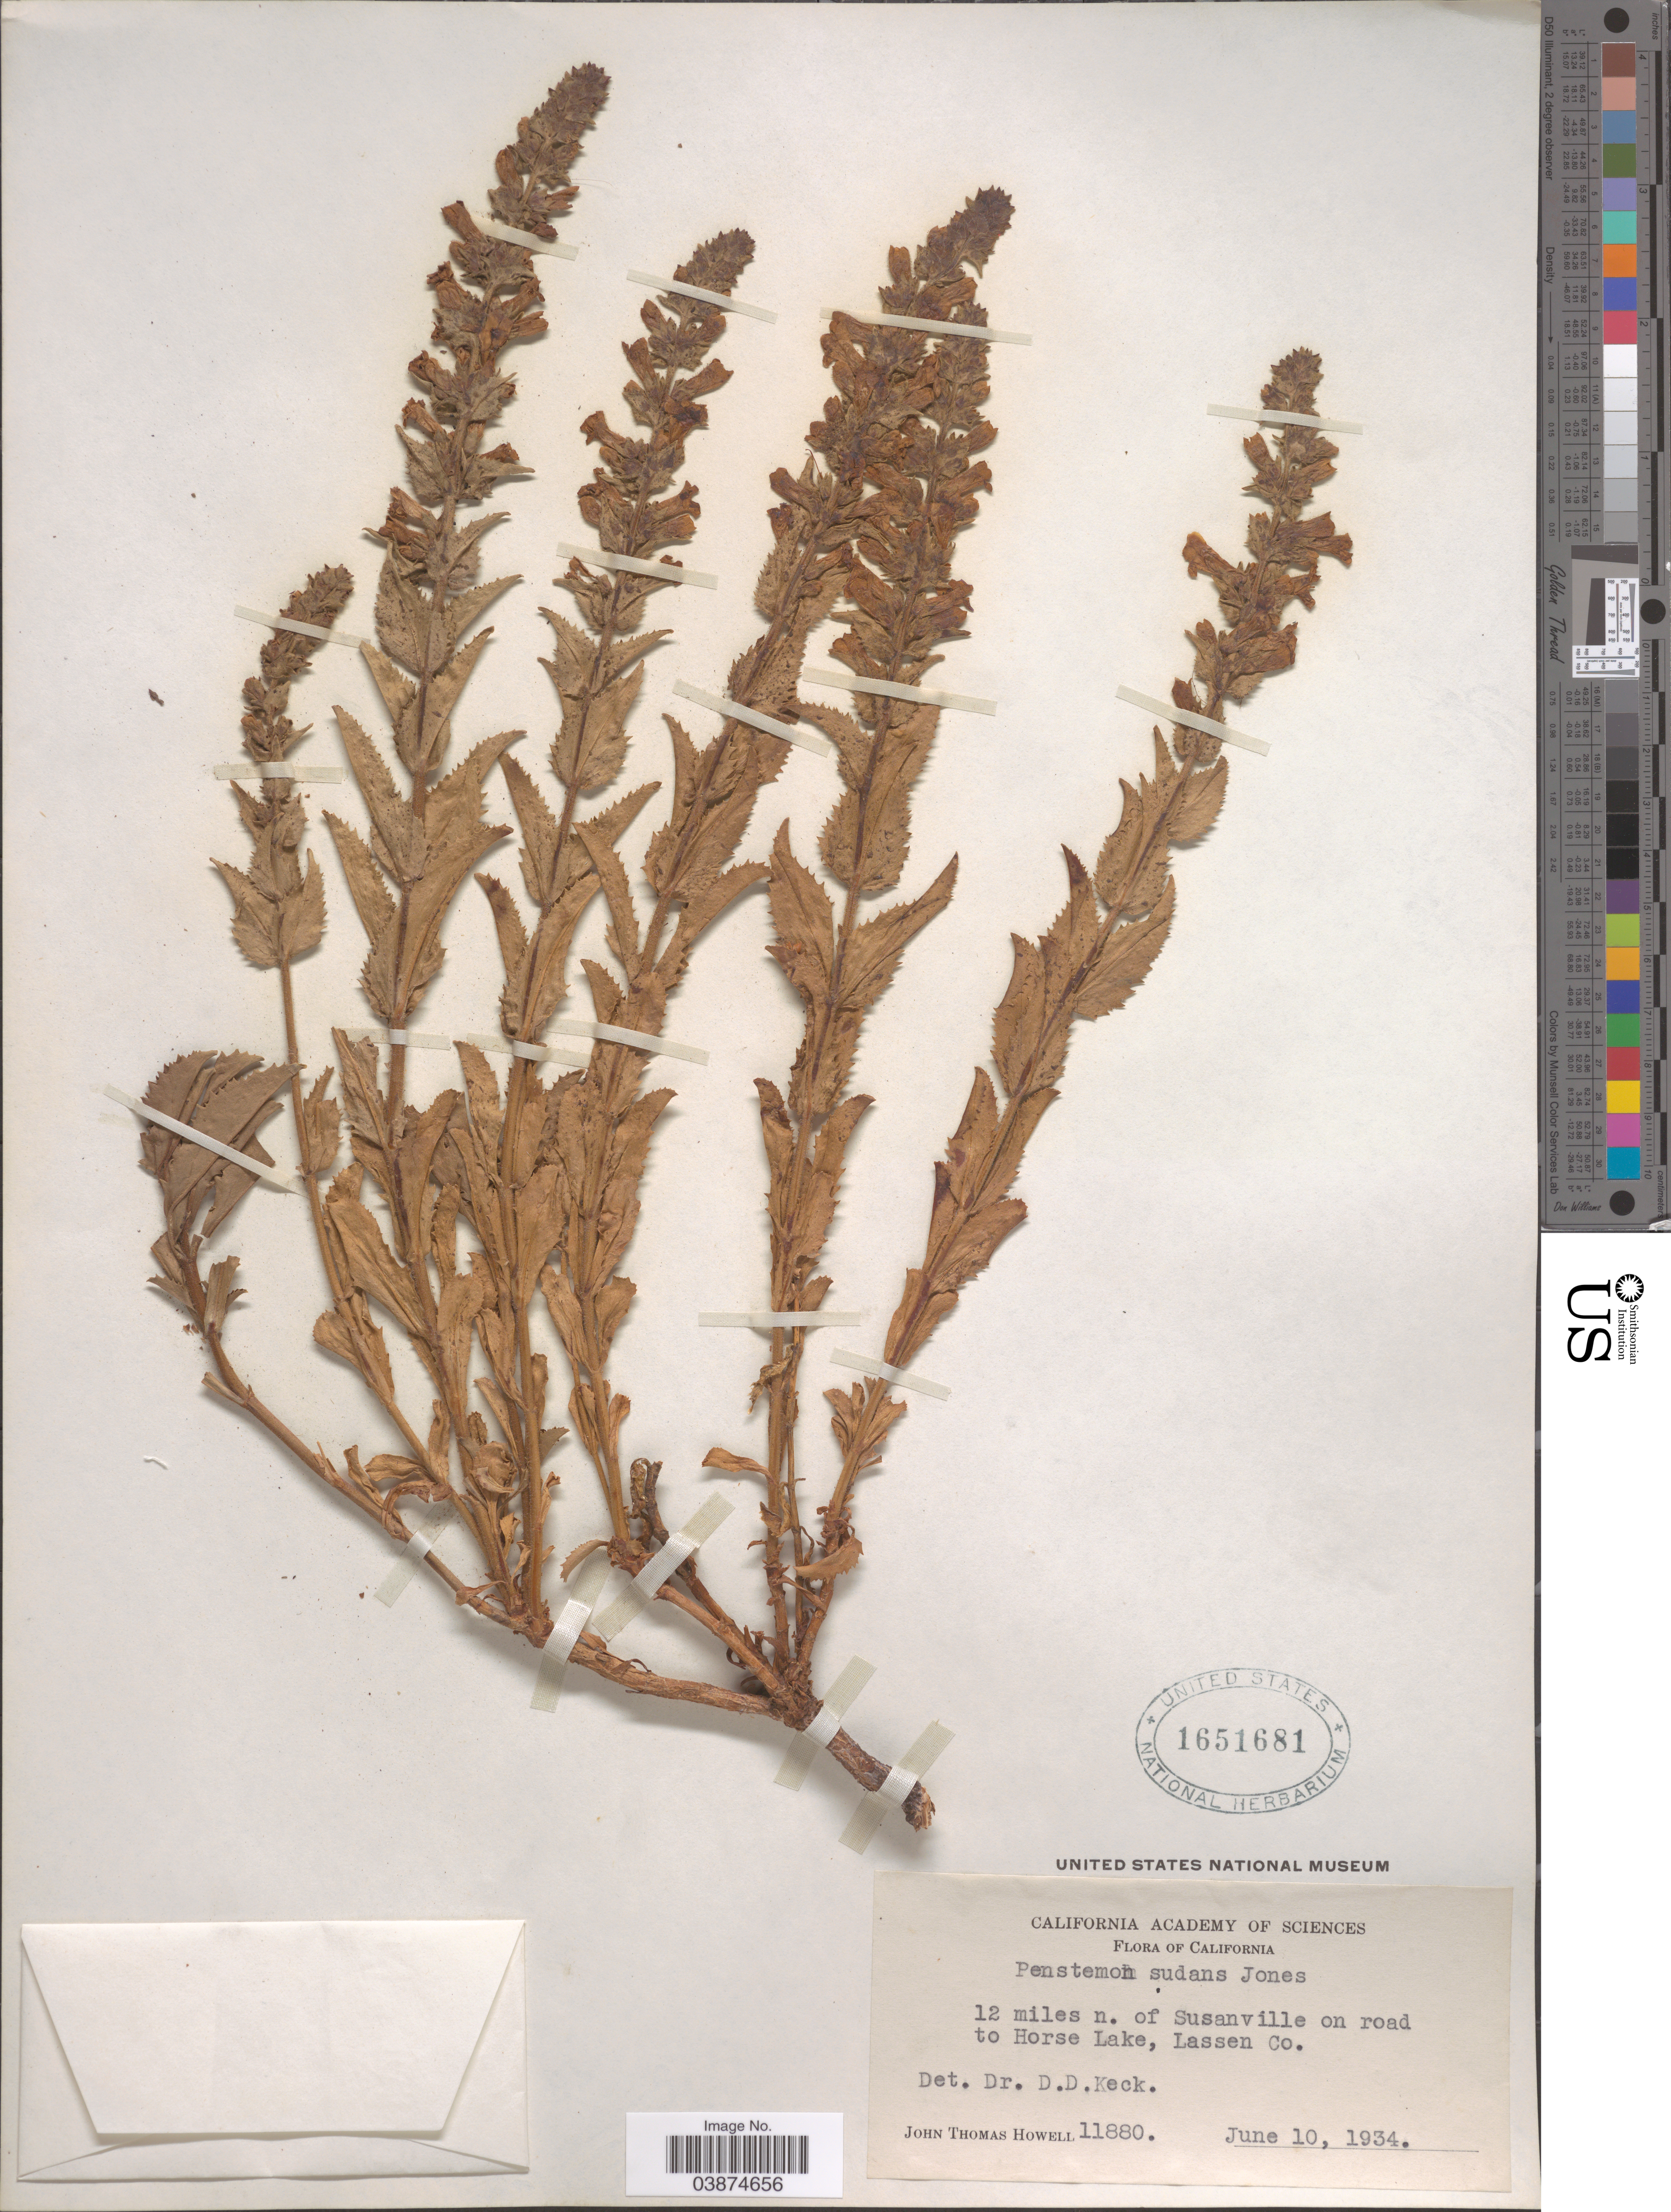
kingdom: Plantae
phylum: Tracheophyta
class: Magnoliopsida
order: Lamiales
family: Plantaginaceae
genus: Penstemon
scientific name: Penstemon deustus subsp. sudans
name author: (M.E. Jones) Pennell & D.D. Keck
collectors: J. T. Howell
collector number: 11880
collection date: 1934-06-10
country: United States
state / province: California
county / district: Lassen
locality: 12 miles n. of Susanville on road to Horse Lake, Lassen Co.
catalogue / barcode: US 1651681